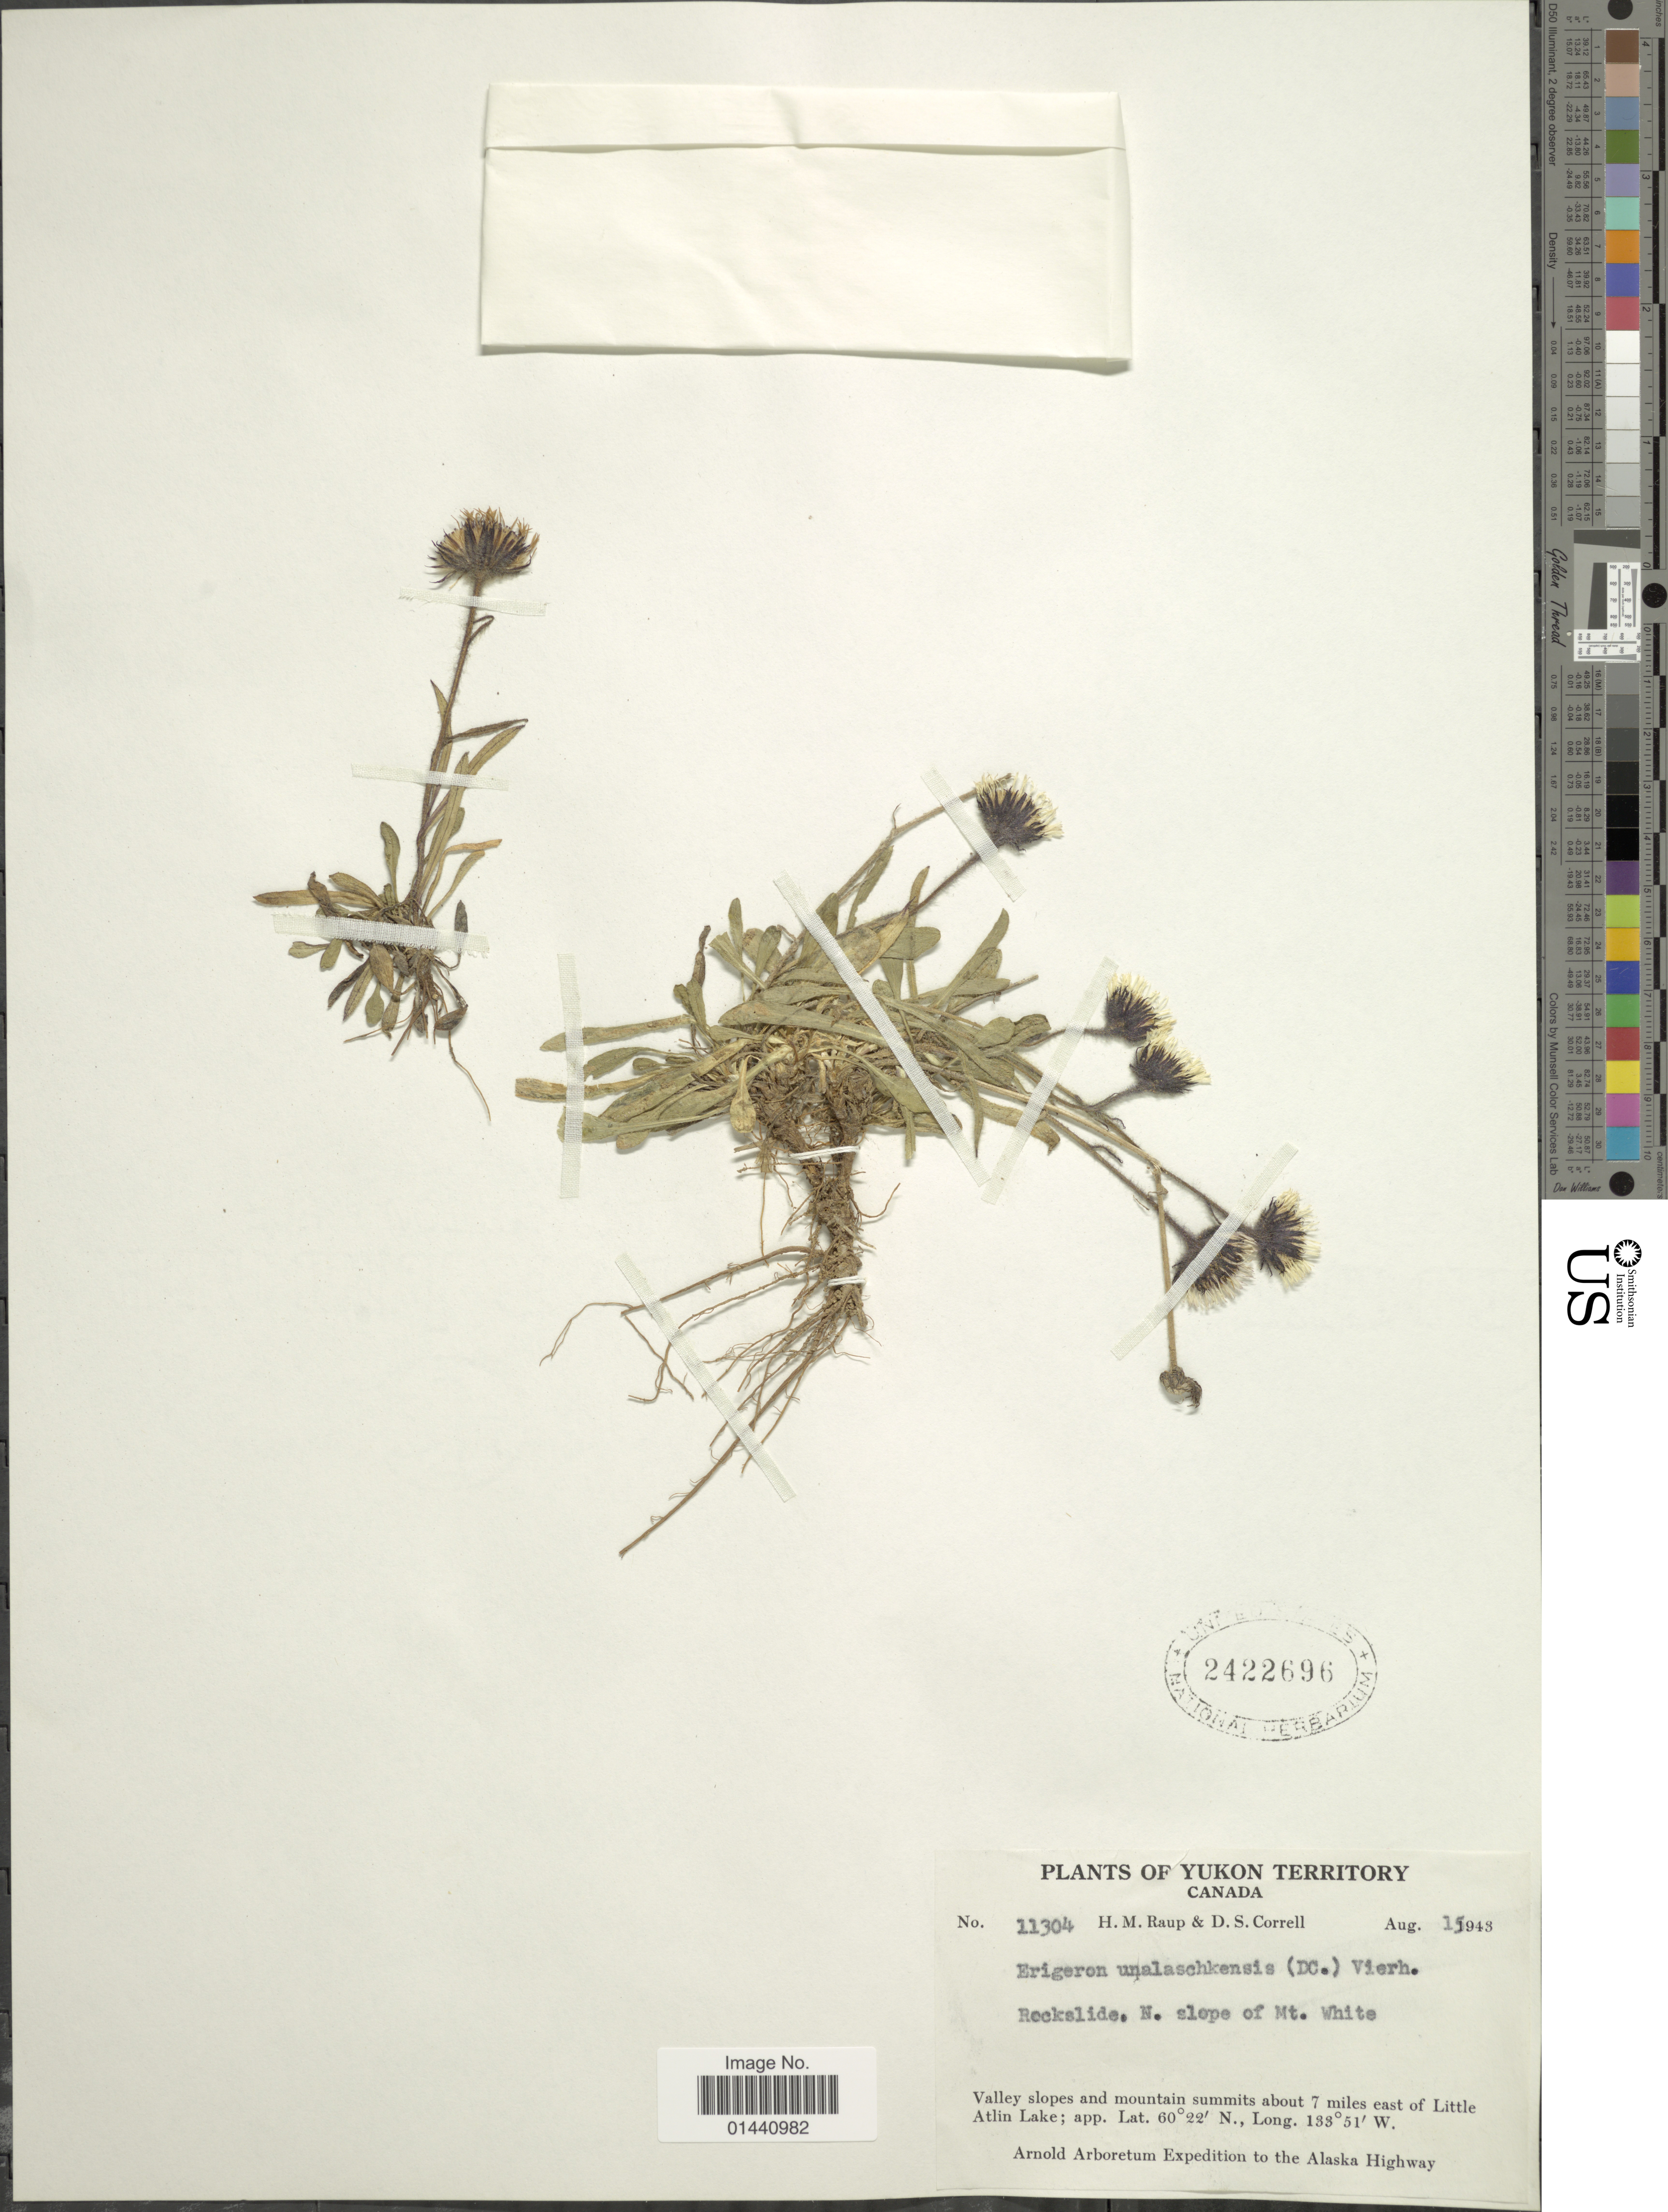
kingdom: Plantae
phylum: Tracheophyta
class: Magnoliopsida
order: Asterales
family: Asteraceae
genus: Erigeron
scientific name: Erigeron unalaschkensis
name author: Vierh.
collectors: H. Raup & D. S. Correll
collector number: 11304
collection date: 1948-08-15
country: Canada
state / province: Yukon Territory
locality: Rockslide, N. Slope of Mt. White, Valley slopes and mountain summits about 7 miles east of Little Atlin Lake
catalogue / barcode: US 2422696